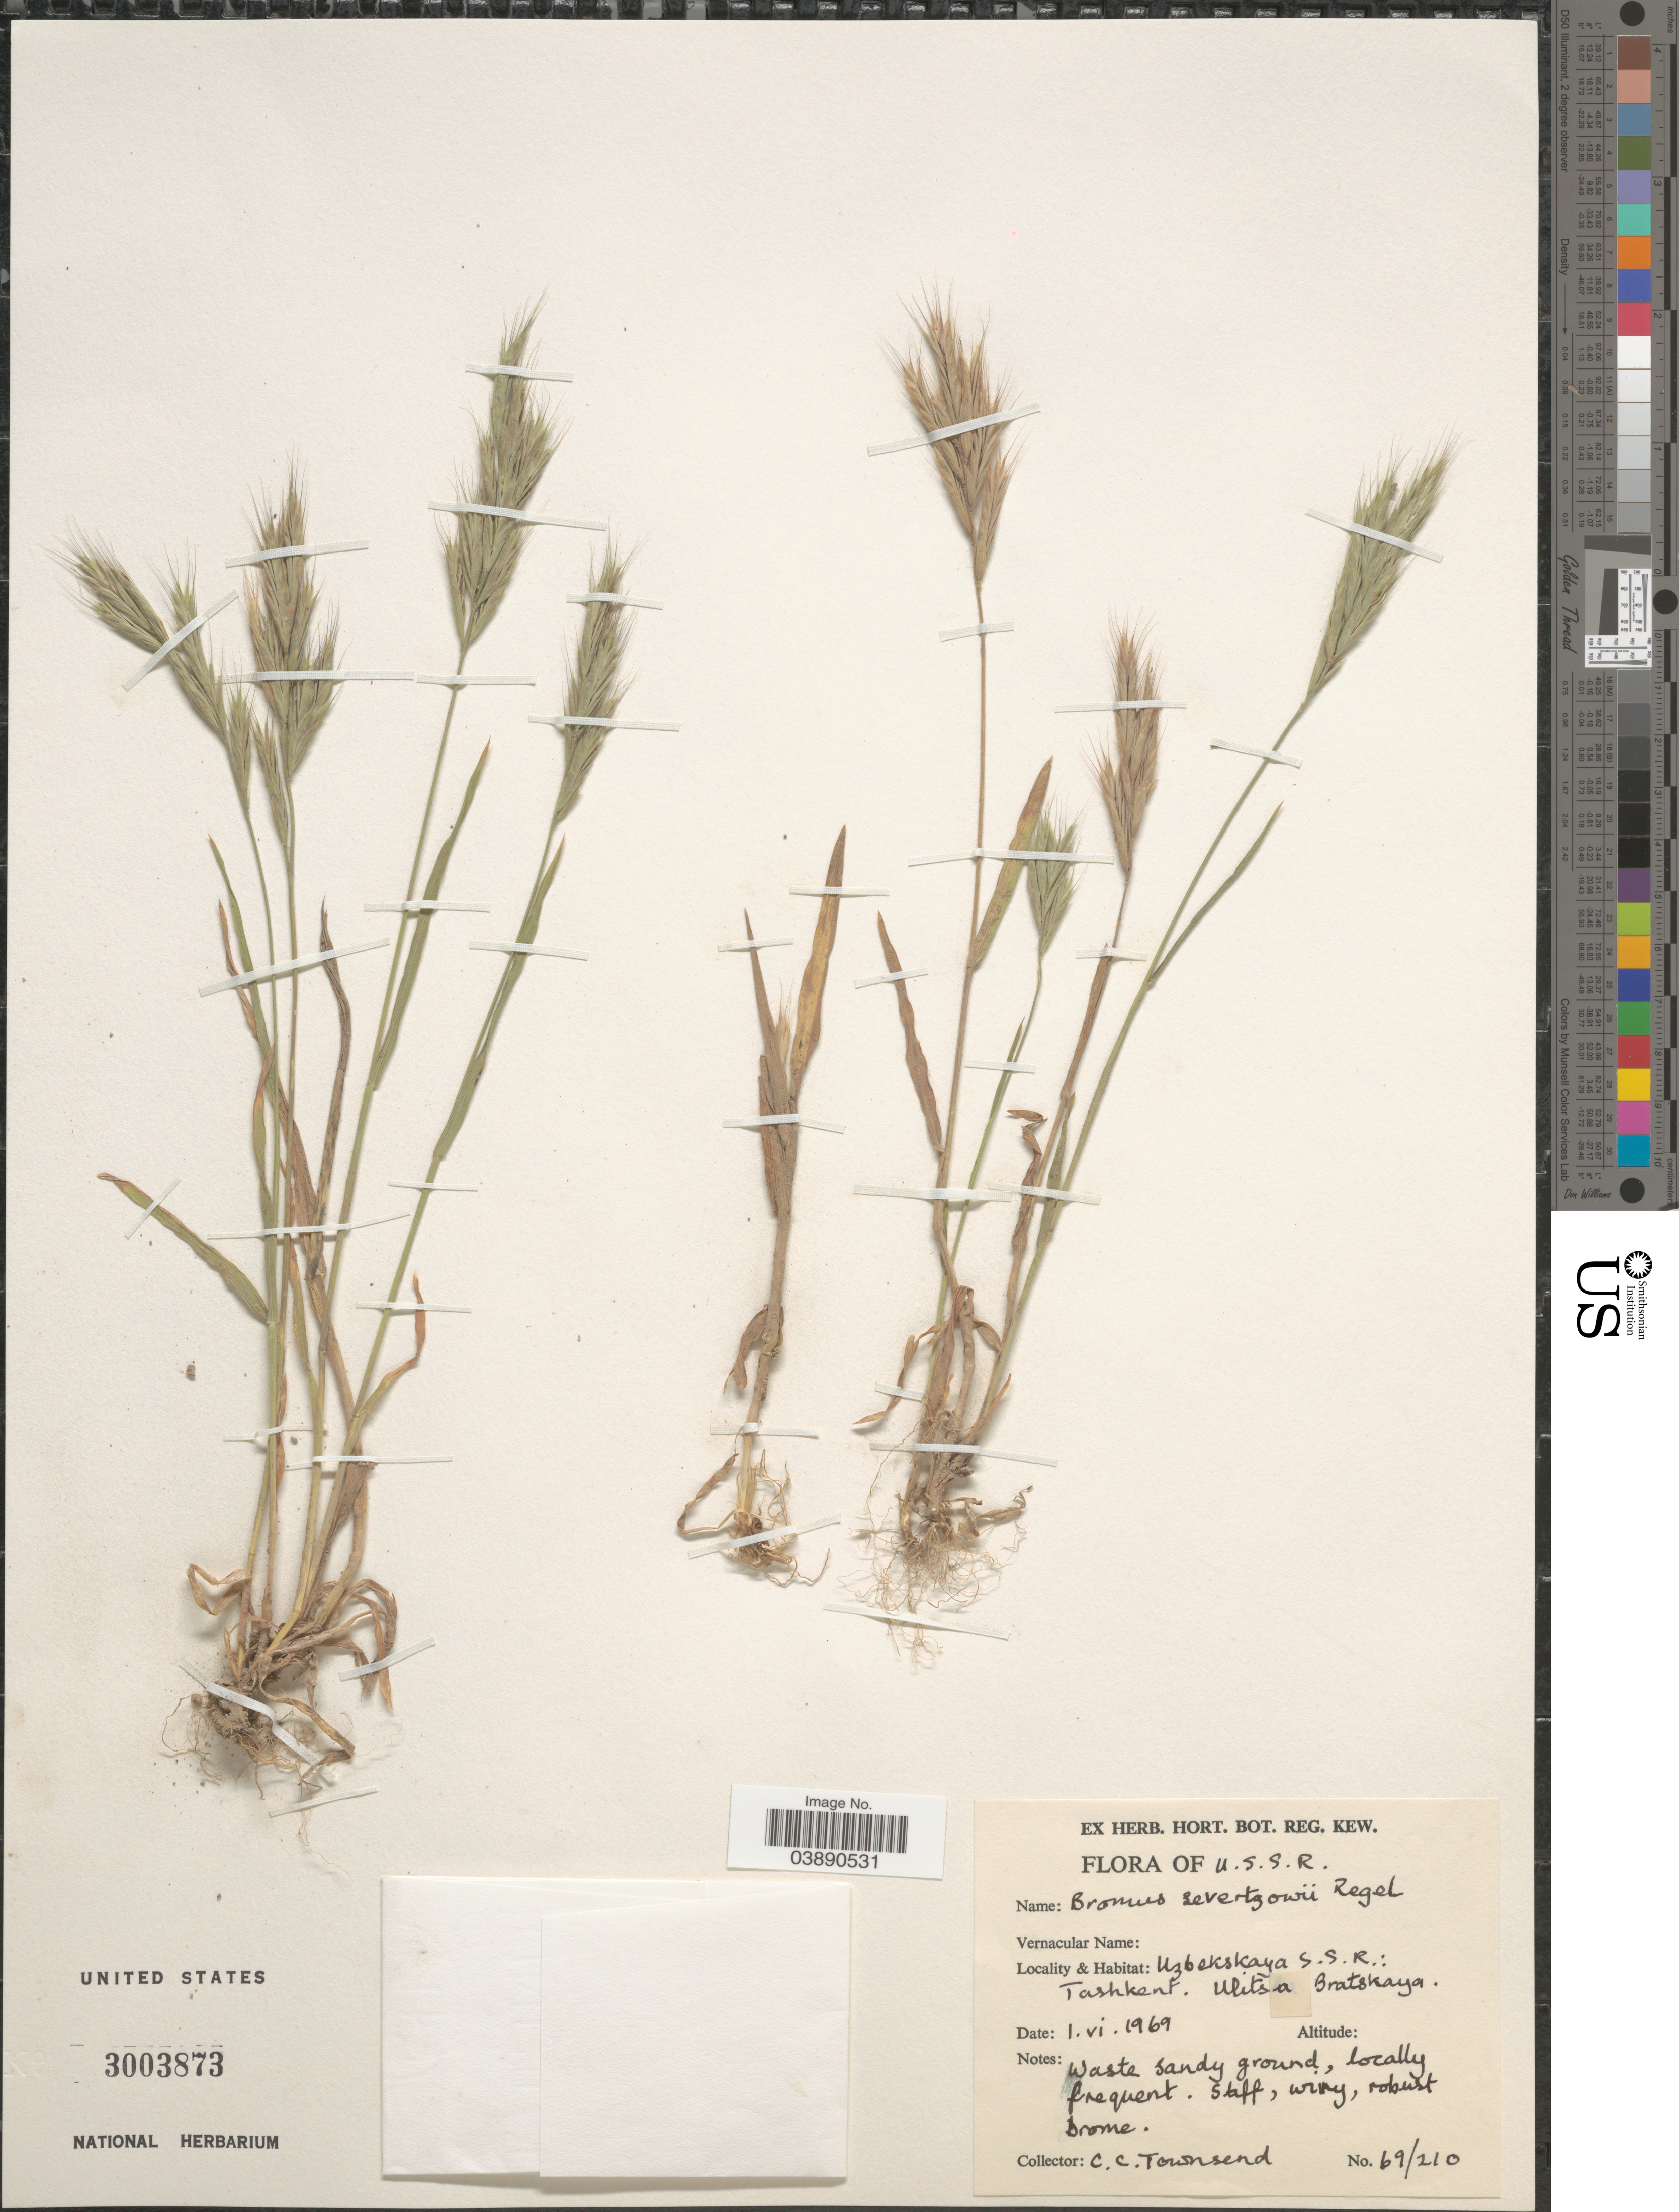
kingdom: Plantae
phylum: Tracheophyta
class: Liliopsida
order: Poales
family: Poaceae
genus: Bromus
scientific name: Bromus sewerzowii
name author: Regel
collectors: C. C. Townsend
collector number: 69/210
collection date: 1969-06-01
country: Uzbekistan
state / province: Toshkent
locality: U.S.S.R. Uzbekskaya S.S.R.: Tashkent. Ulitsa Bratskaya.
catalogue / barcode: US 3003873